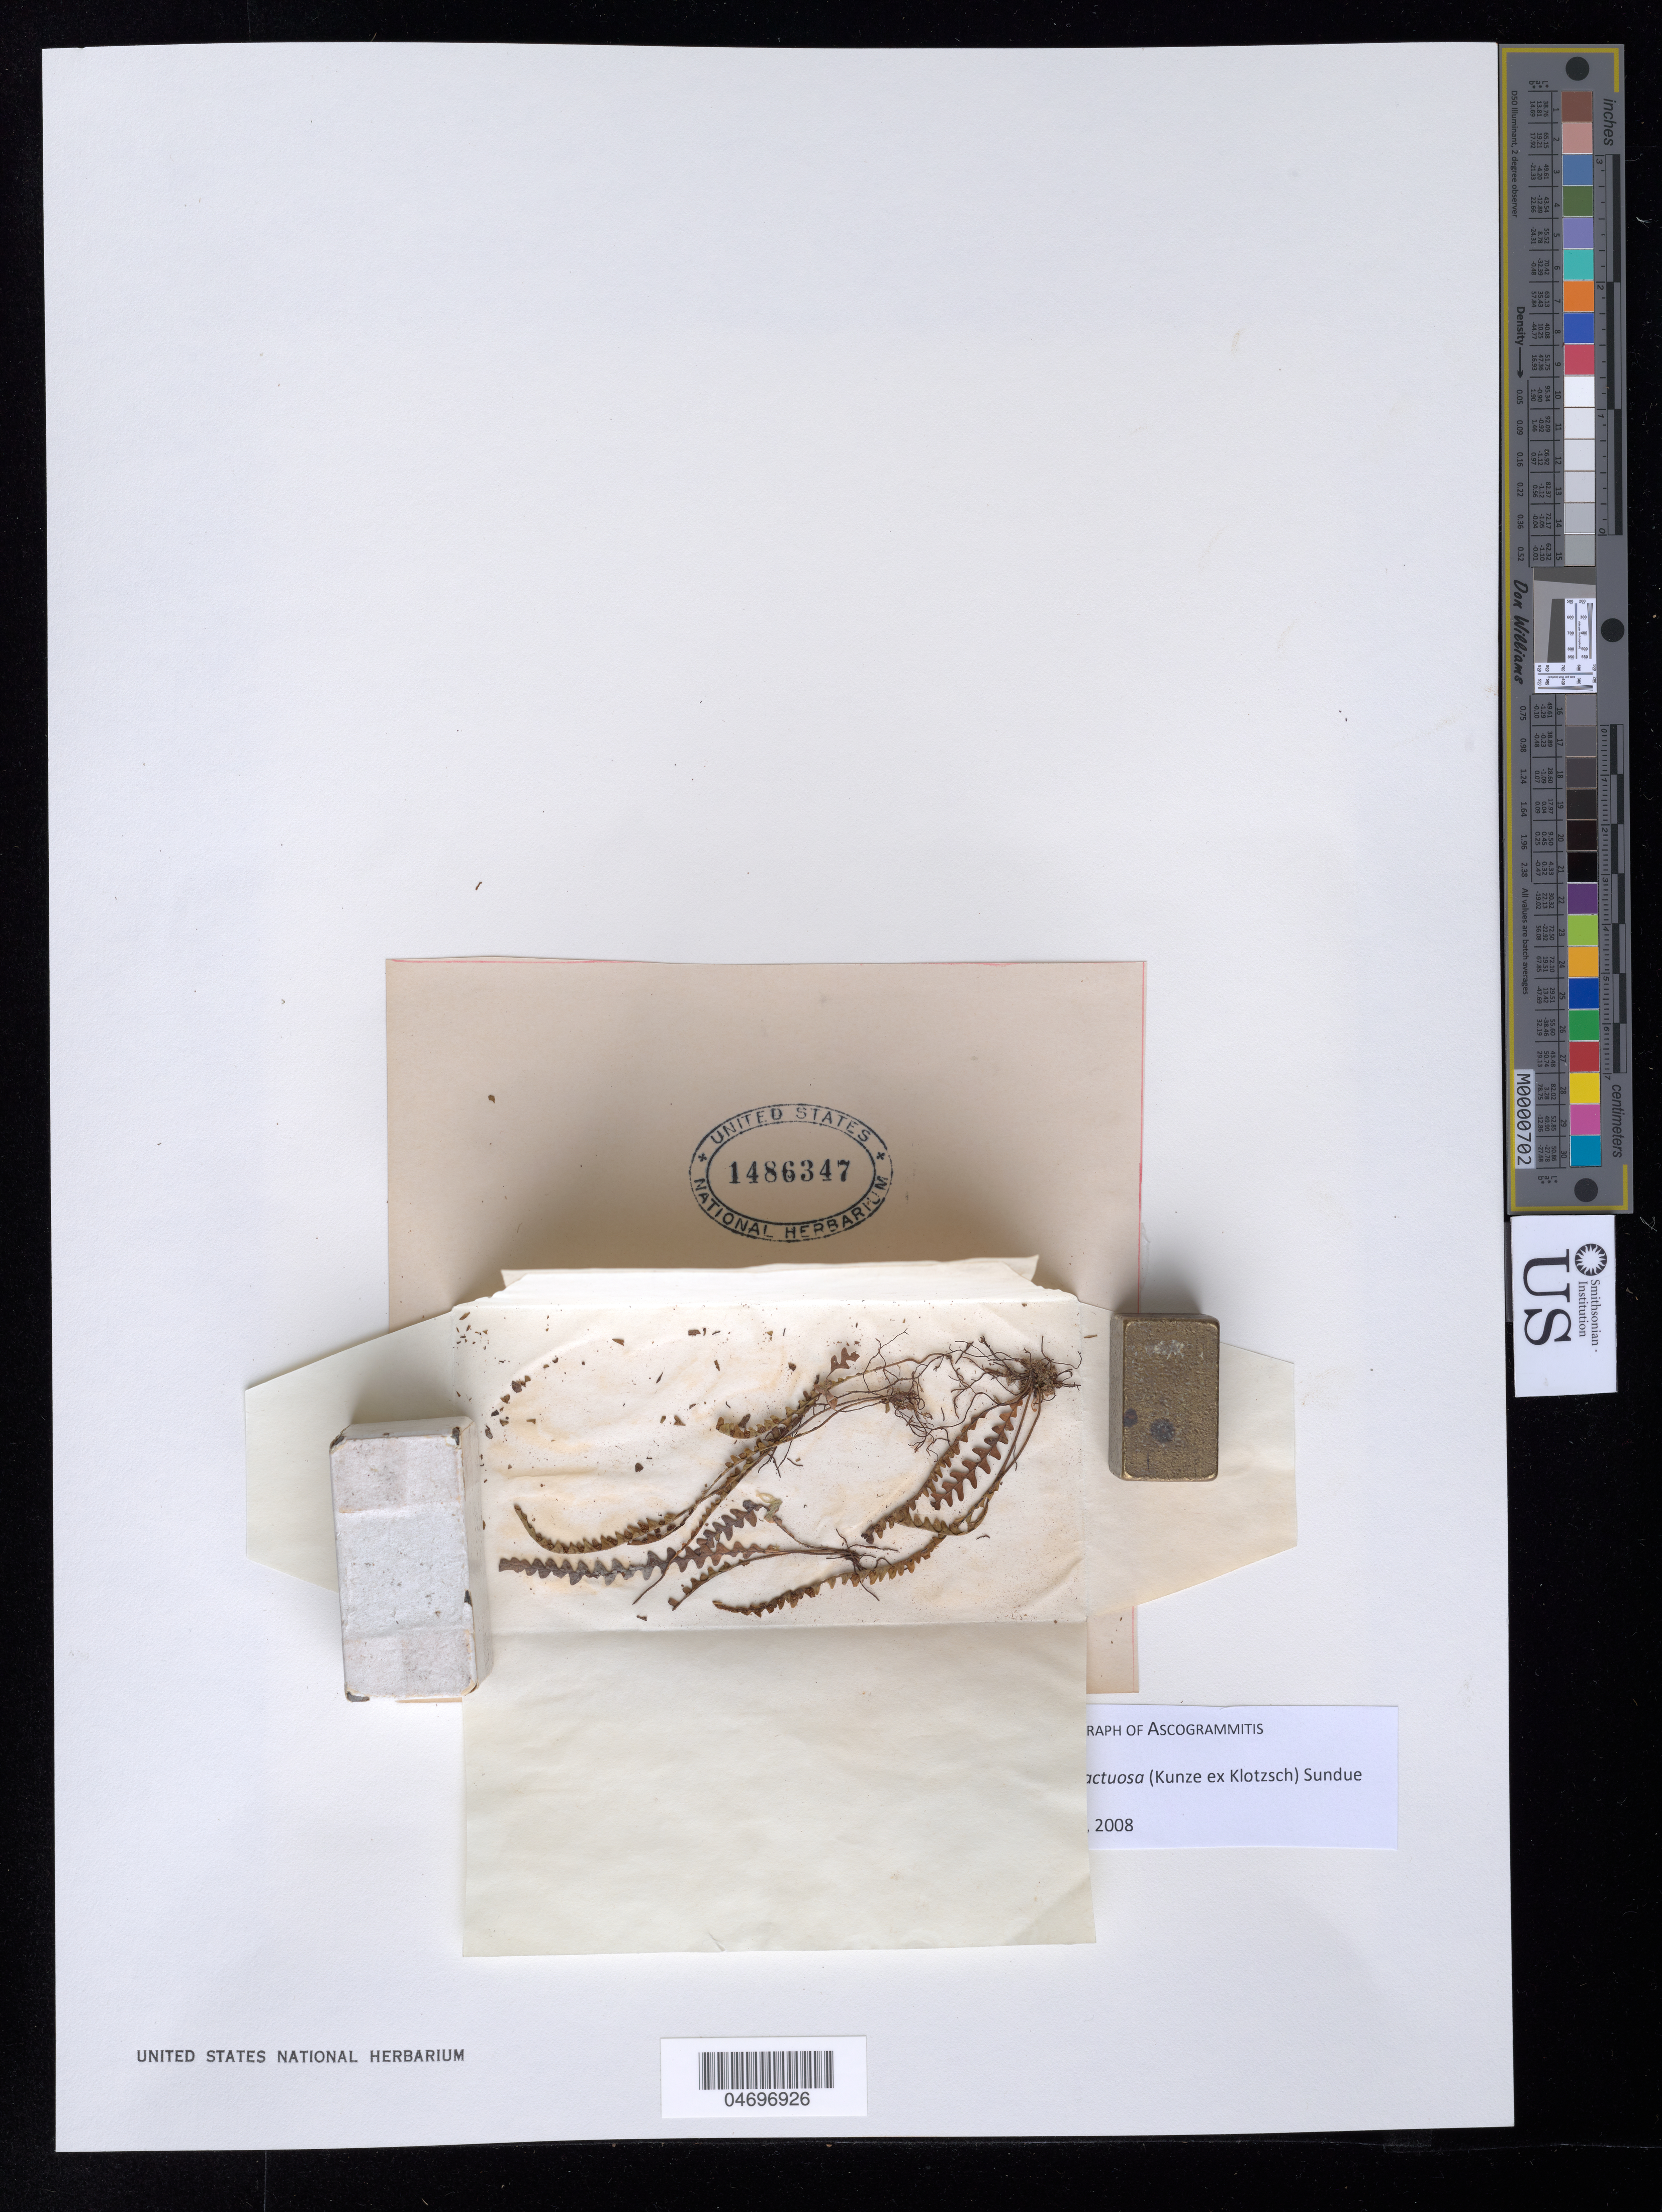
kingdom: Plantae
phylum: Tracheophyta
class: Polypodiopsida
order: Polypodiales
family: Polypodiaceae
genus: Ascogrammitis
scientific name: Ascogrammitis anfractuosa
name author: (Kunze ex Klotzsch) Sundue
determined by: Sundue, Michael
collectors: R. Torres R.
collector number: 66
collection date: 1923-12-15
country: Costa Rica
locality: La Carpintera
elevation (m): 1800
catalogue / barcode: US 1486347